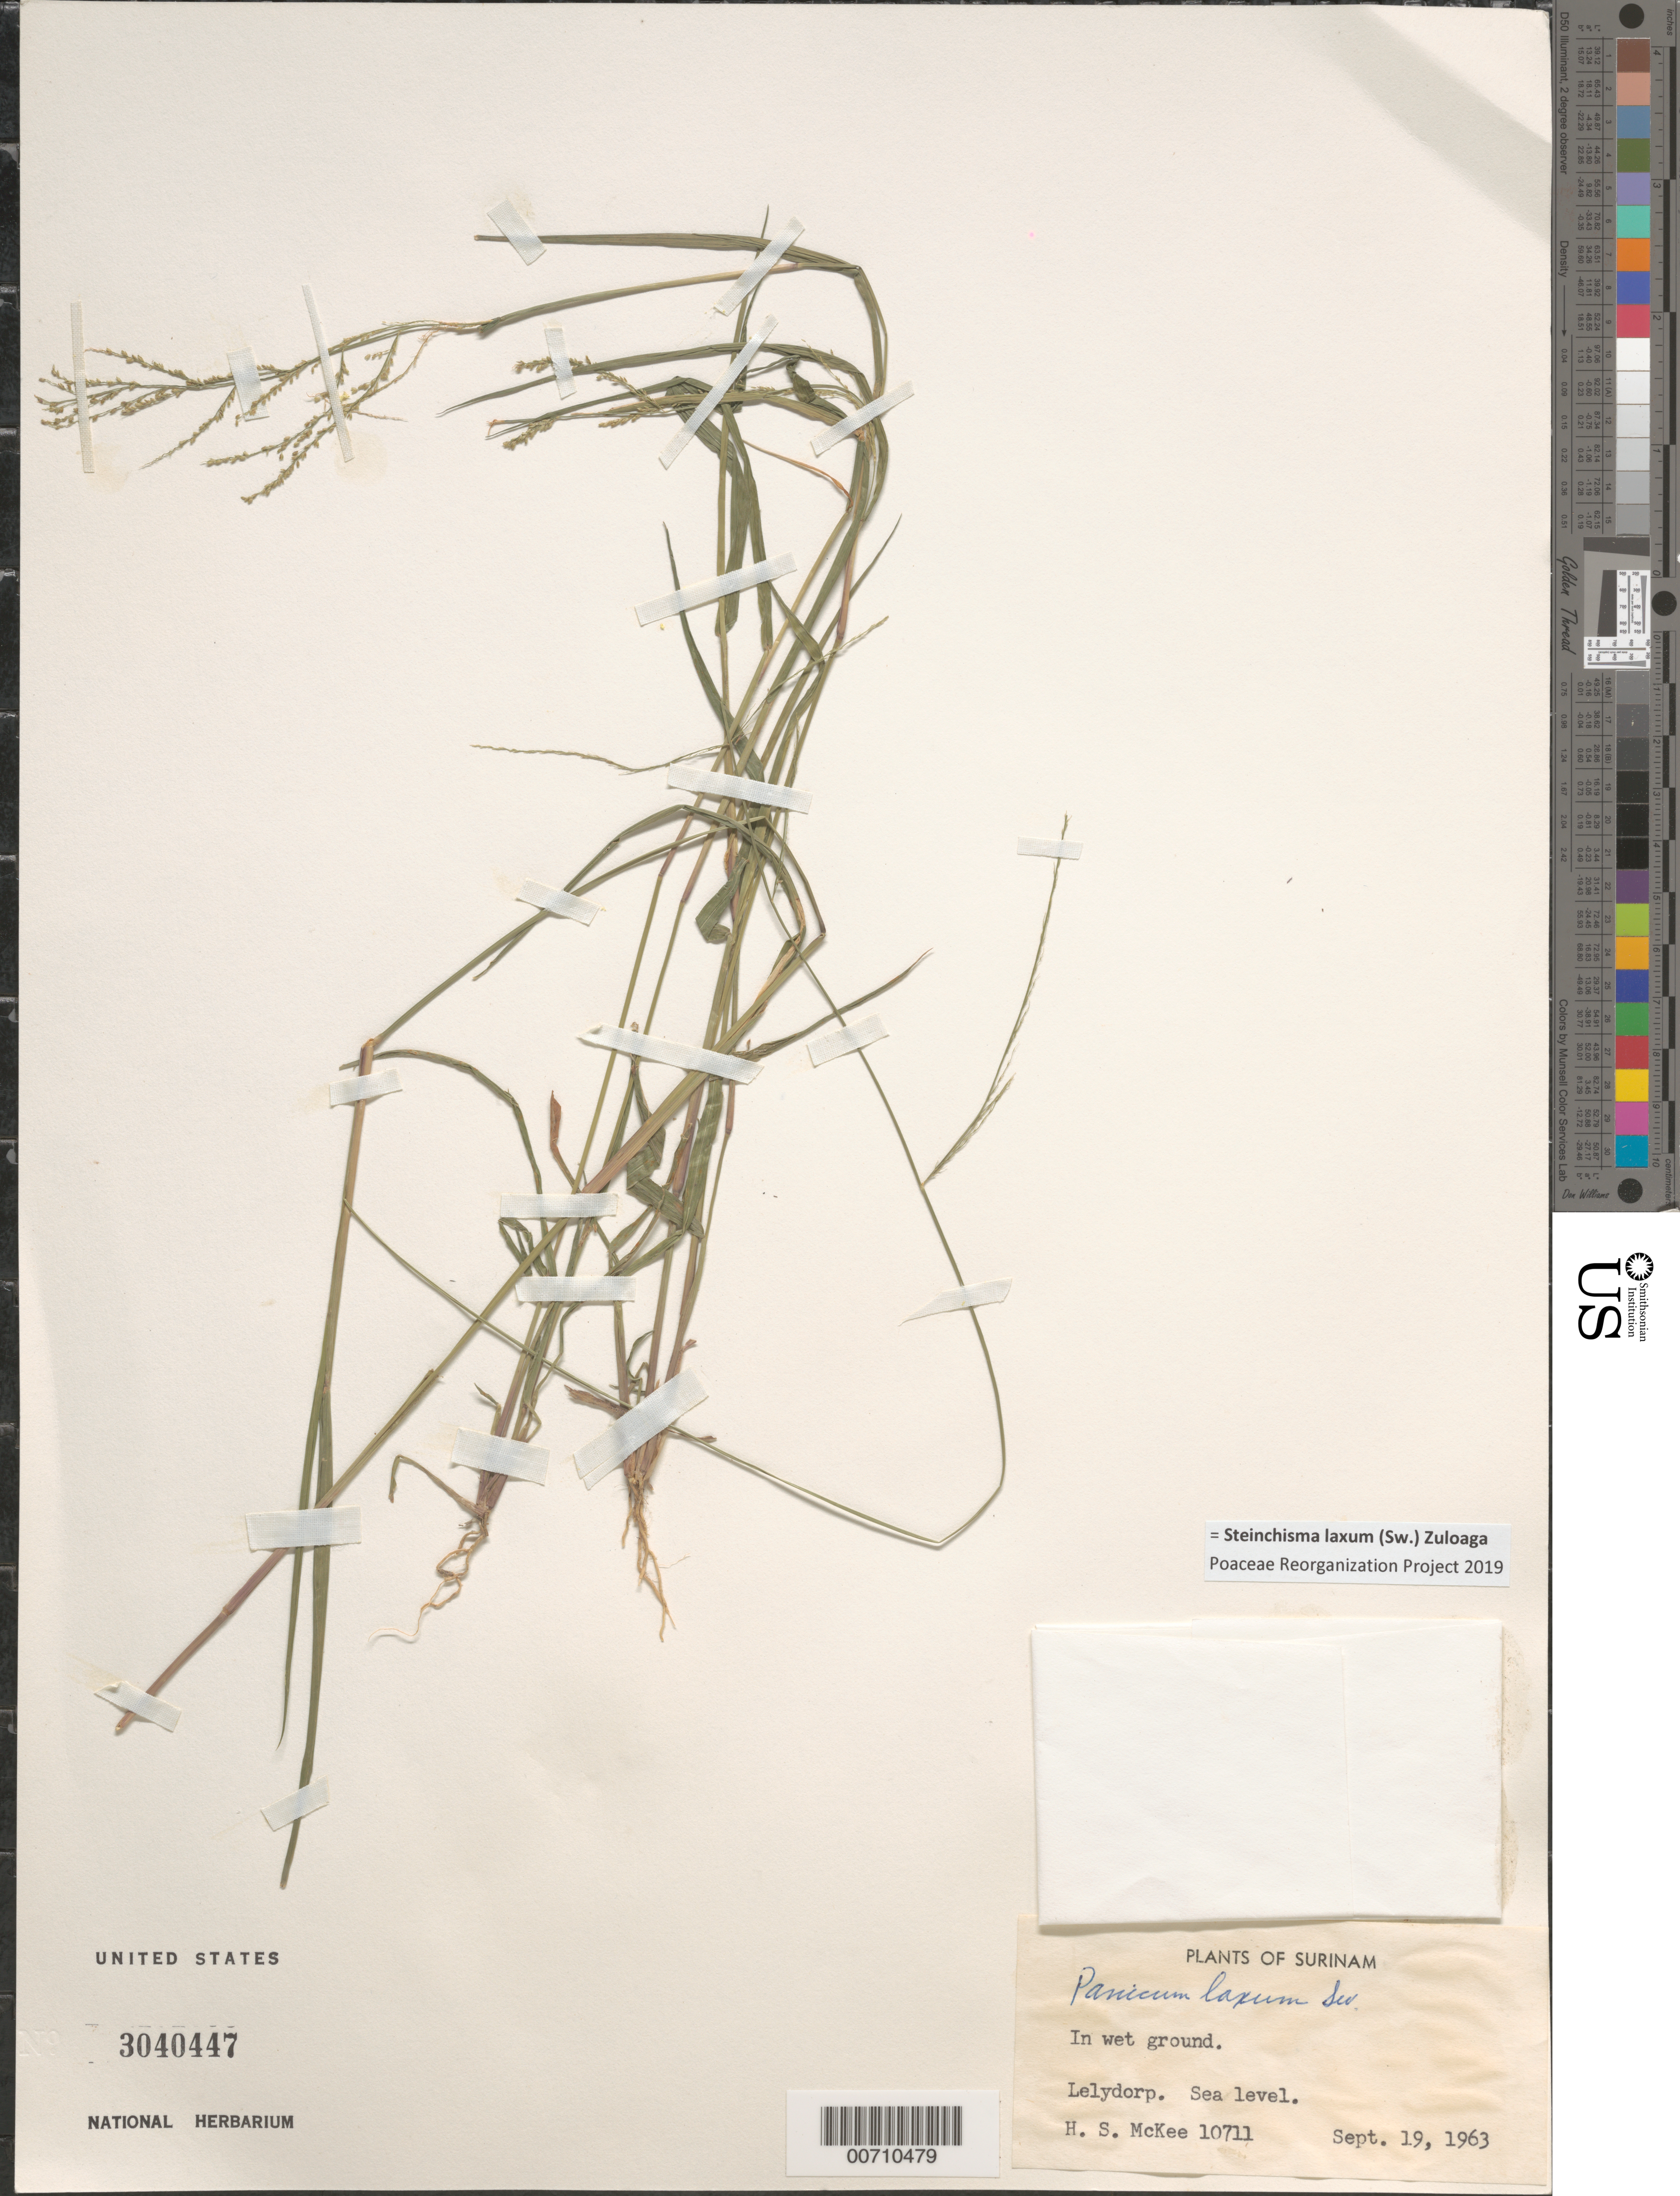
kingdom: Plantae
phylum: Tracheophyta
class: Liliopsida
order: Poales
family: Poaceae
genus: Panicum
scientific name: Panicum laxum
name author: Sw.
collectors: H. S. McKee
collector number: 10711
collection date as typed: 19-Sep-63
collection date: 1963-09-19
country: Suriname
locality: Lelydorp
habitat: Wet ground.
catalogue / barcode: US 3040447